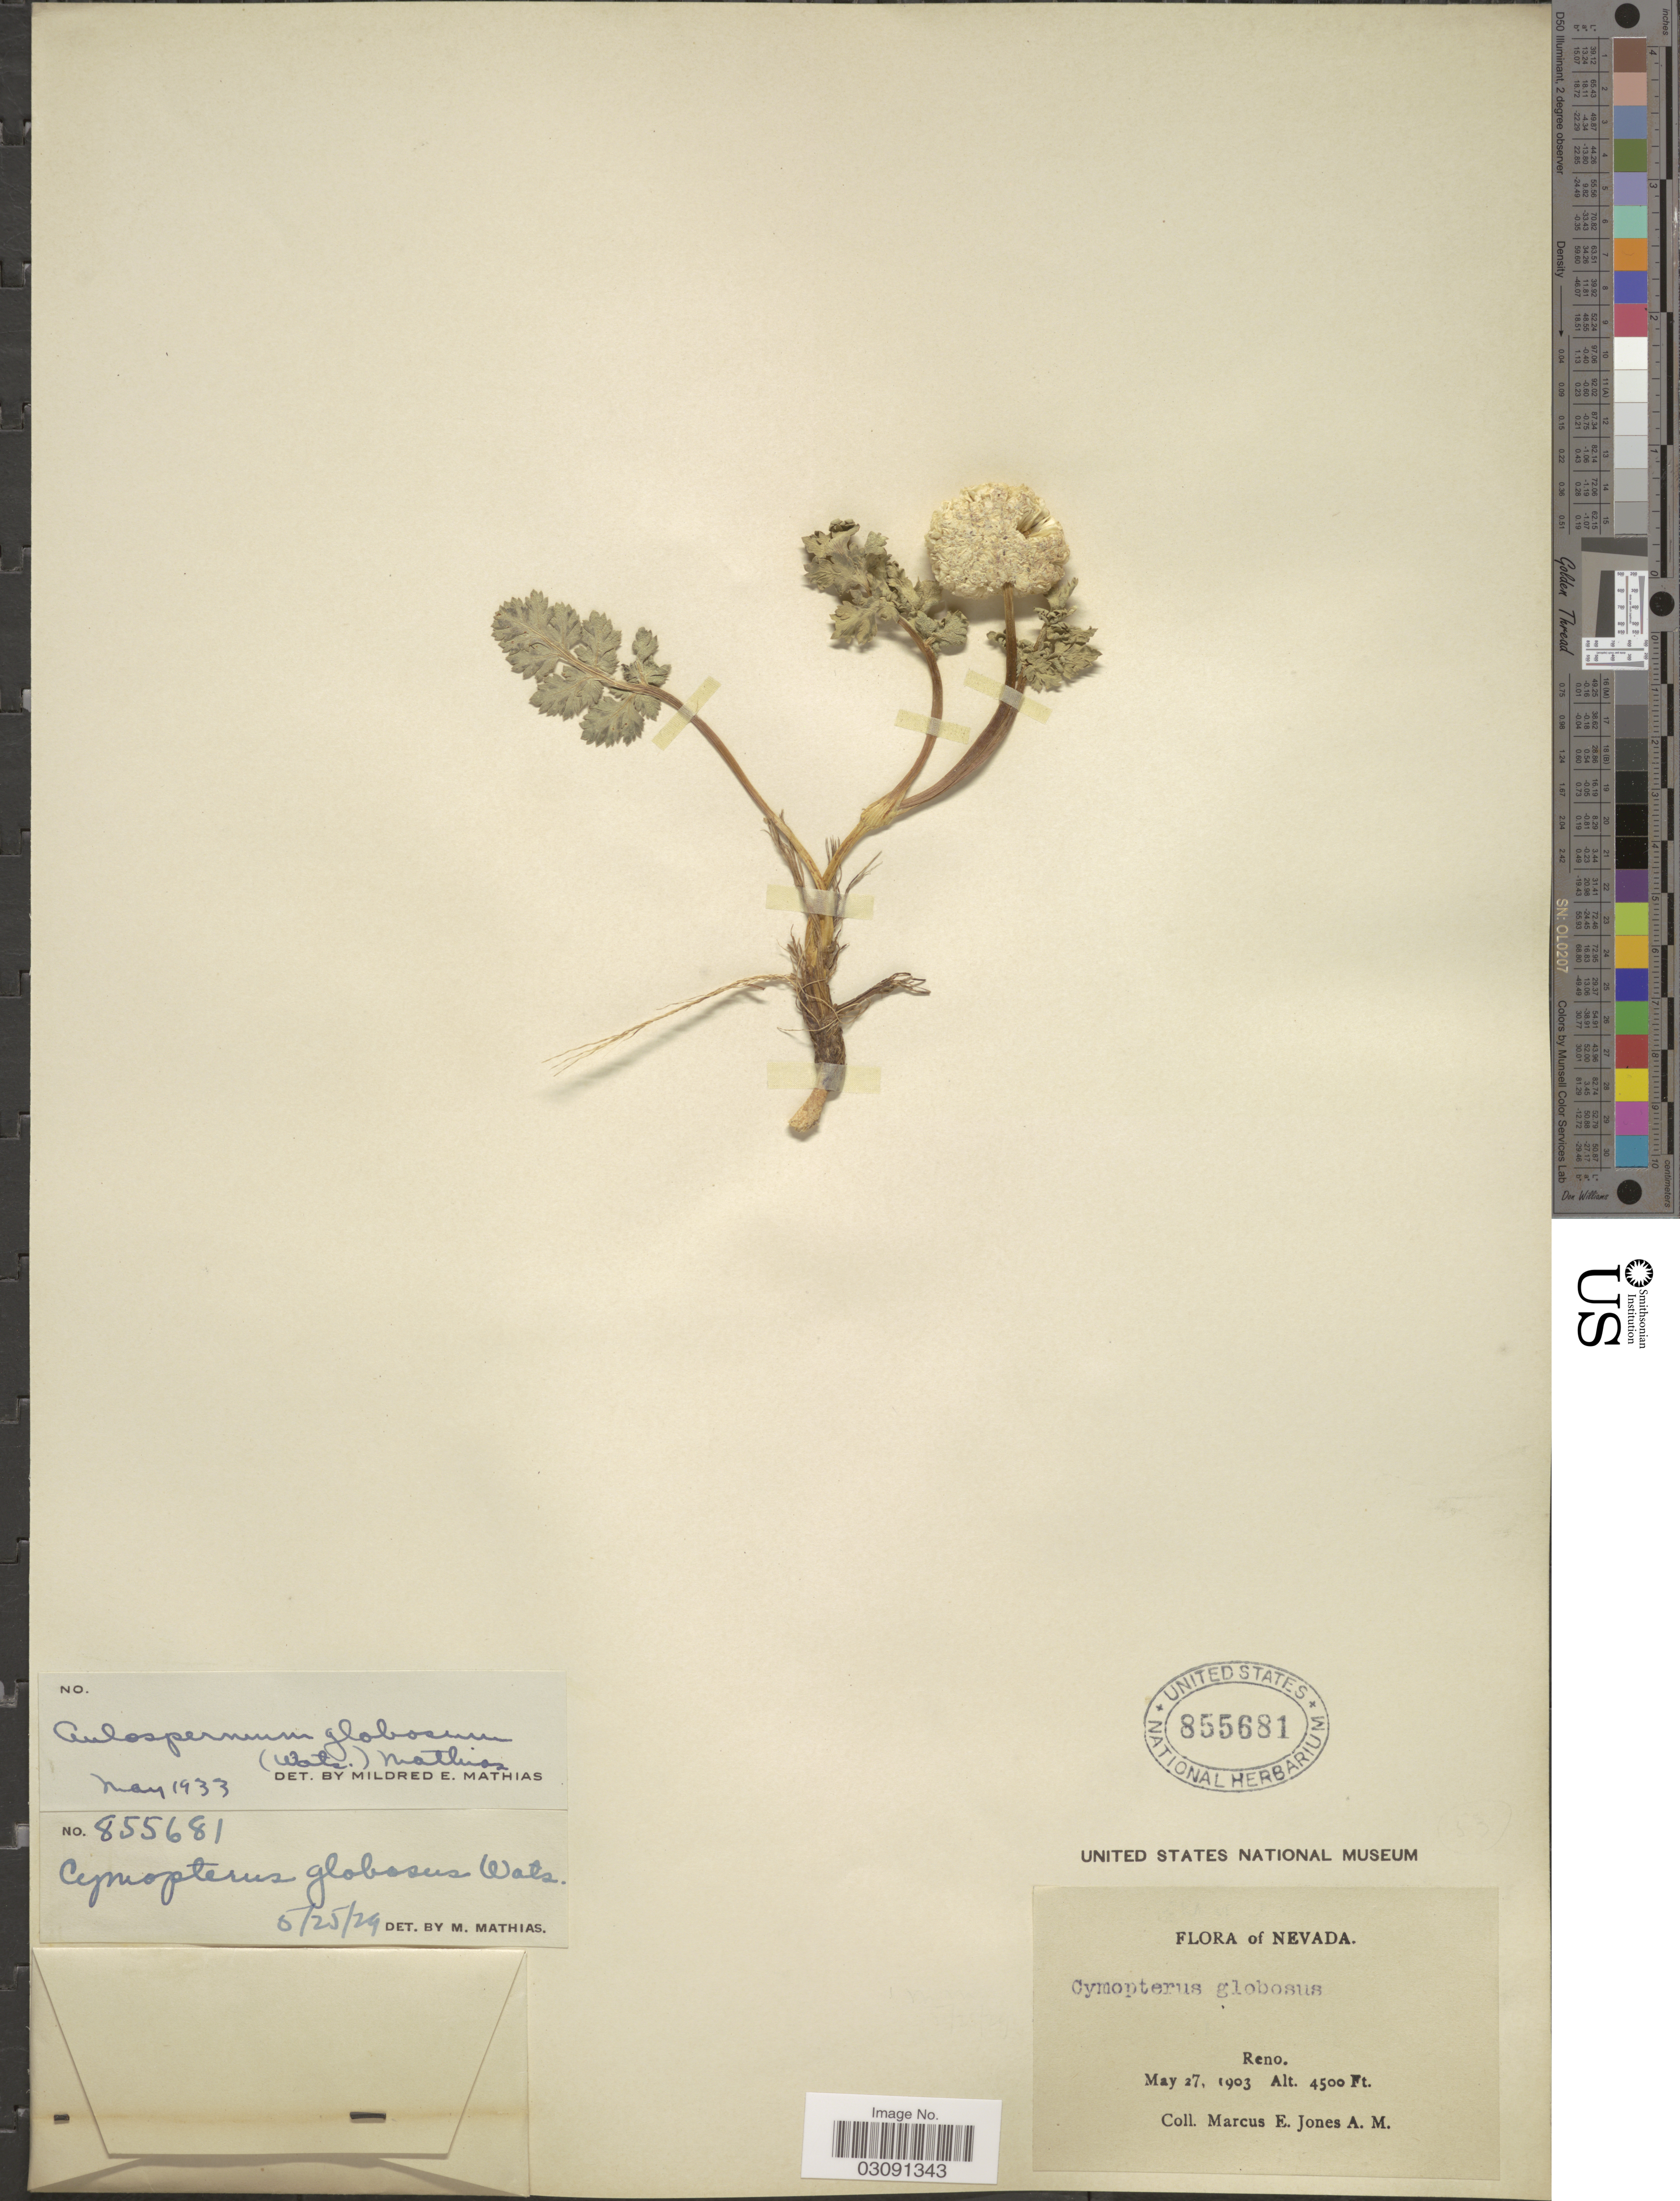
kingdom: Plantae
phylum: Tracheophyta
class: Magnoliopsida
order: Apiales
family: Apiaceae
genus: Cymopterus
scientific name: Cymopterus globosus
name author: (S. Watson) S. Watson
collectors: M. E. Jones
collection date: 1903-05-27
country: United States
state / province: Nevada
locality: Reno.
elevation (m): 1372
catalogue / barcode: US 855681